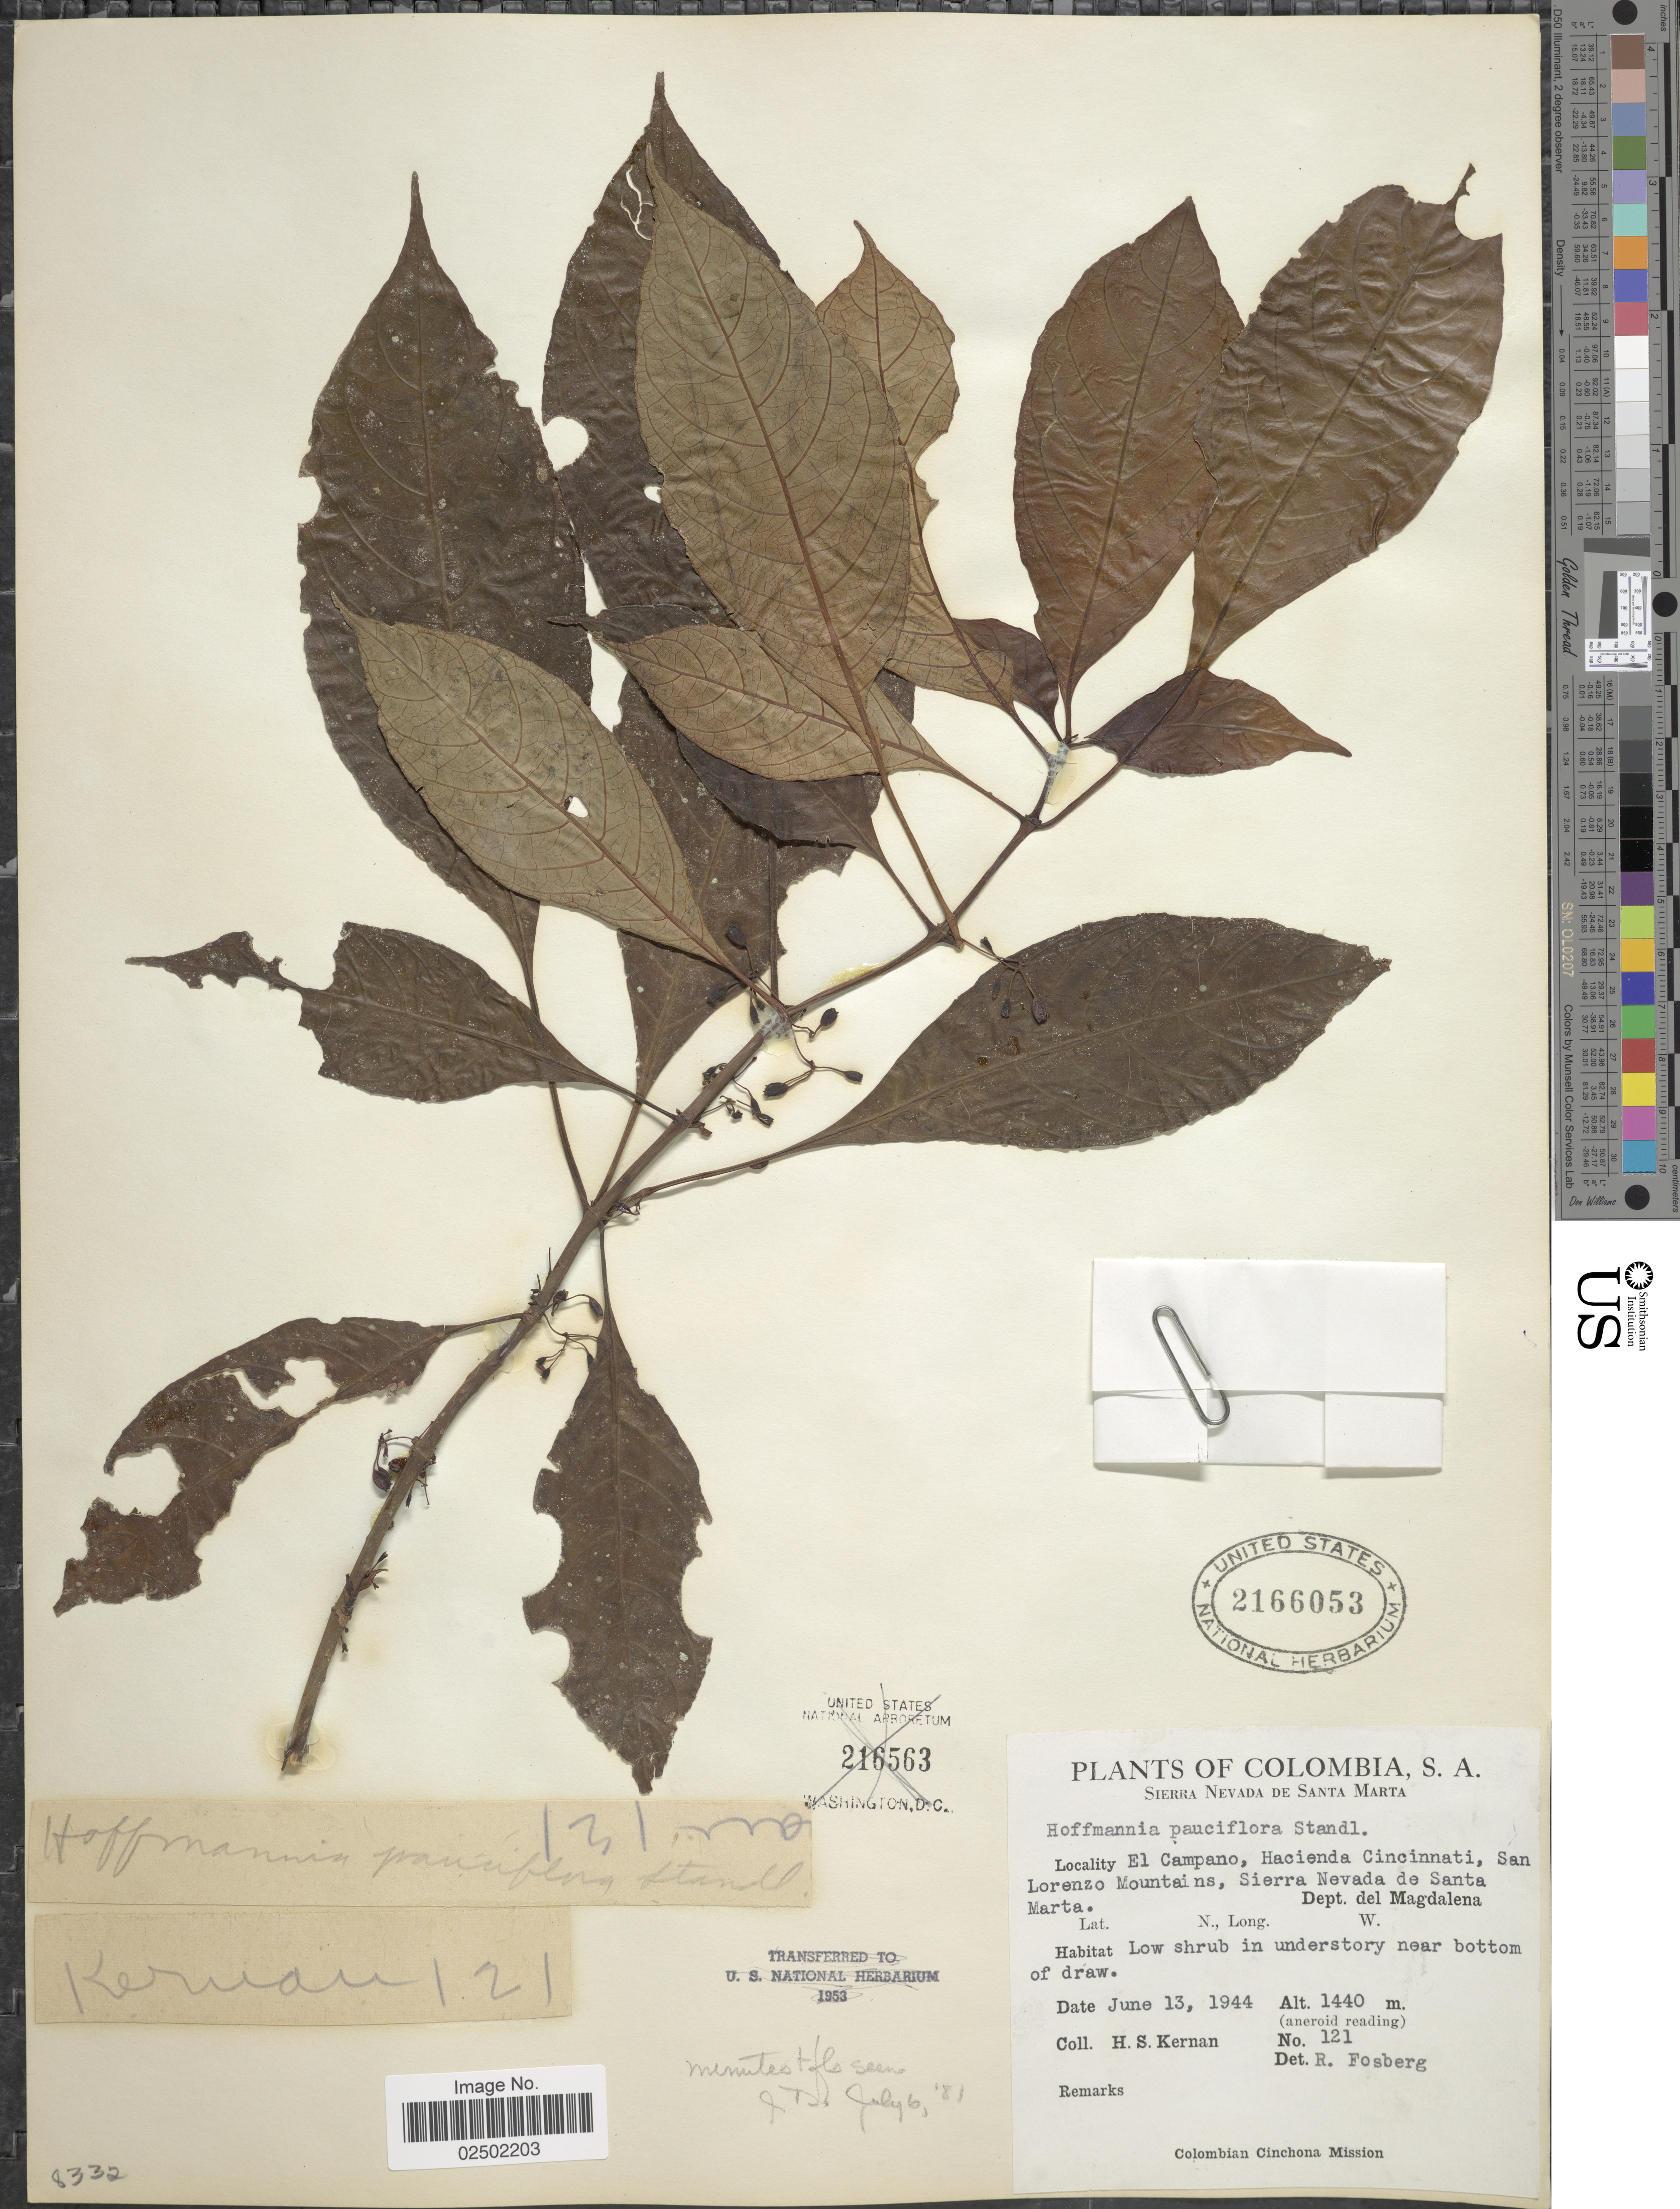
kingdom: Plantae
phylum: Tracheophyta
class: Magnoliopsida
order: Gentianales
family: Rubiaceae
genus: Hoffmannia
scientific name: Hoffmannia pauciflora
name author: Standl.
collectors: H. Kernan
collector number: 121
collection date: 1944-06-13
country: Colombia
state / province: Magdalena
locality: El Campano, Hacienda Cincinnati, San Lorenzo Mountains, Sierra Mevada de Santa Marta, Dept. del Magdalena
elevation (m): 1440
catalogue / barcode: US 2166053